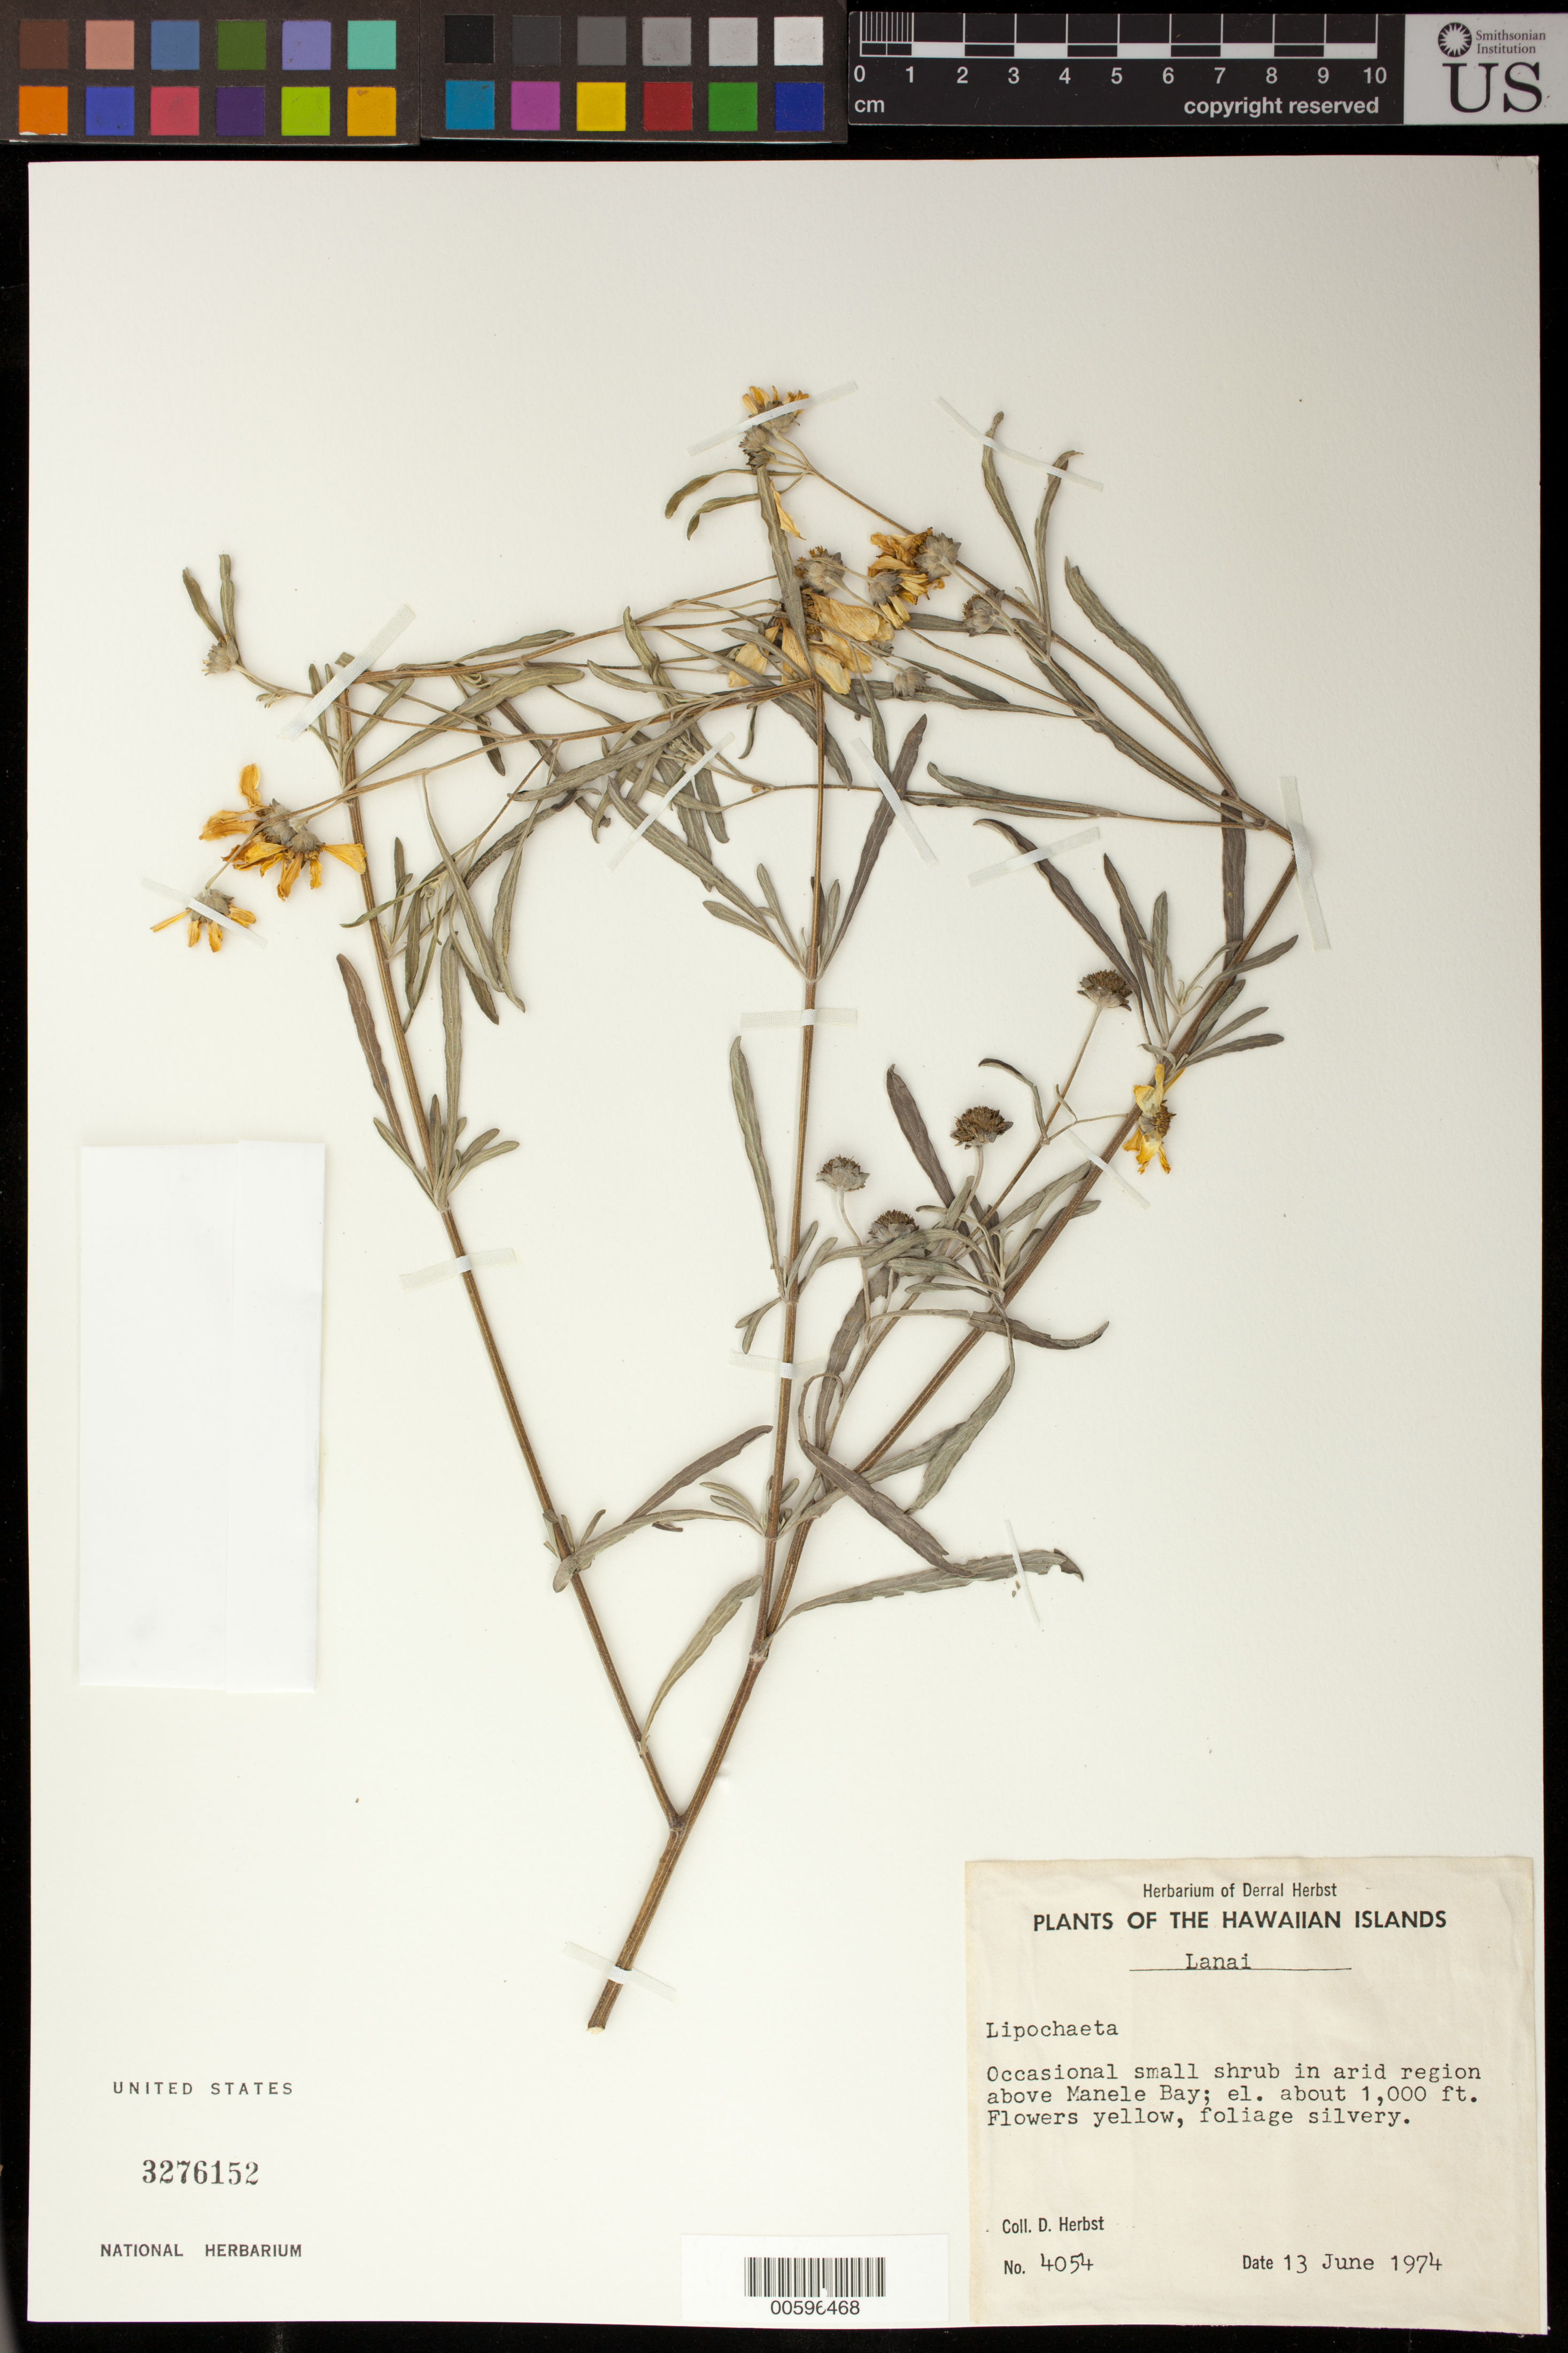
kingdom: Plantae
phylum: Tracheophyta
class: Magnoliopsida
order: Asterales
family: Asteraceae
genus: Lipochaeta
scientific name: Lipochaeta sp.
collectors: D. R. Herbst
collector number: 4054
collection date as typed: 13 Jun 1974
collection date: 1974-06-13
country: United States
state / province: Hawaii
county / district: Maui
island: Lana'i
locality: Above Manele Bay.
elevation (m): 305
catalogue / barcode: US 3276152